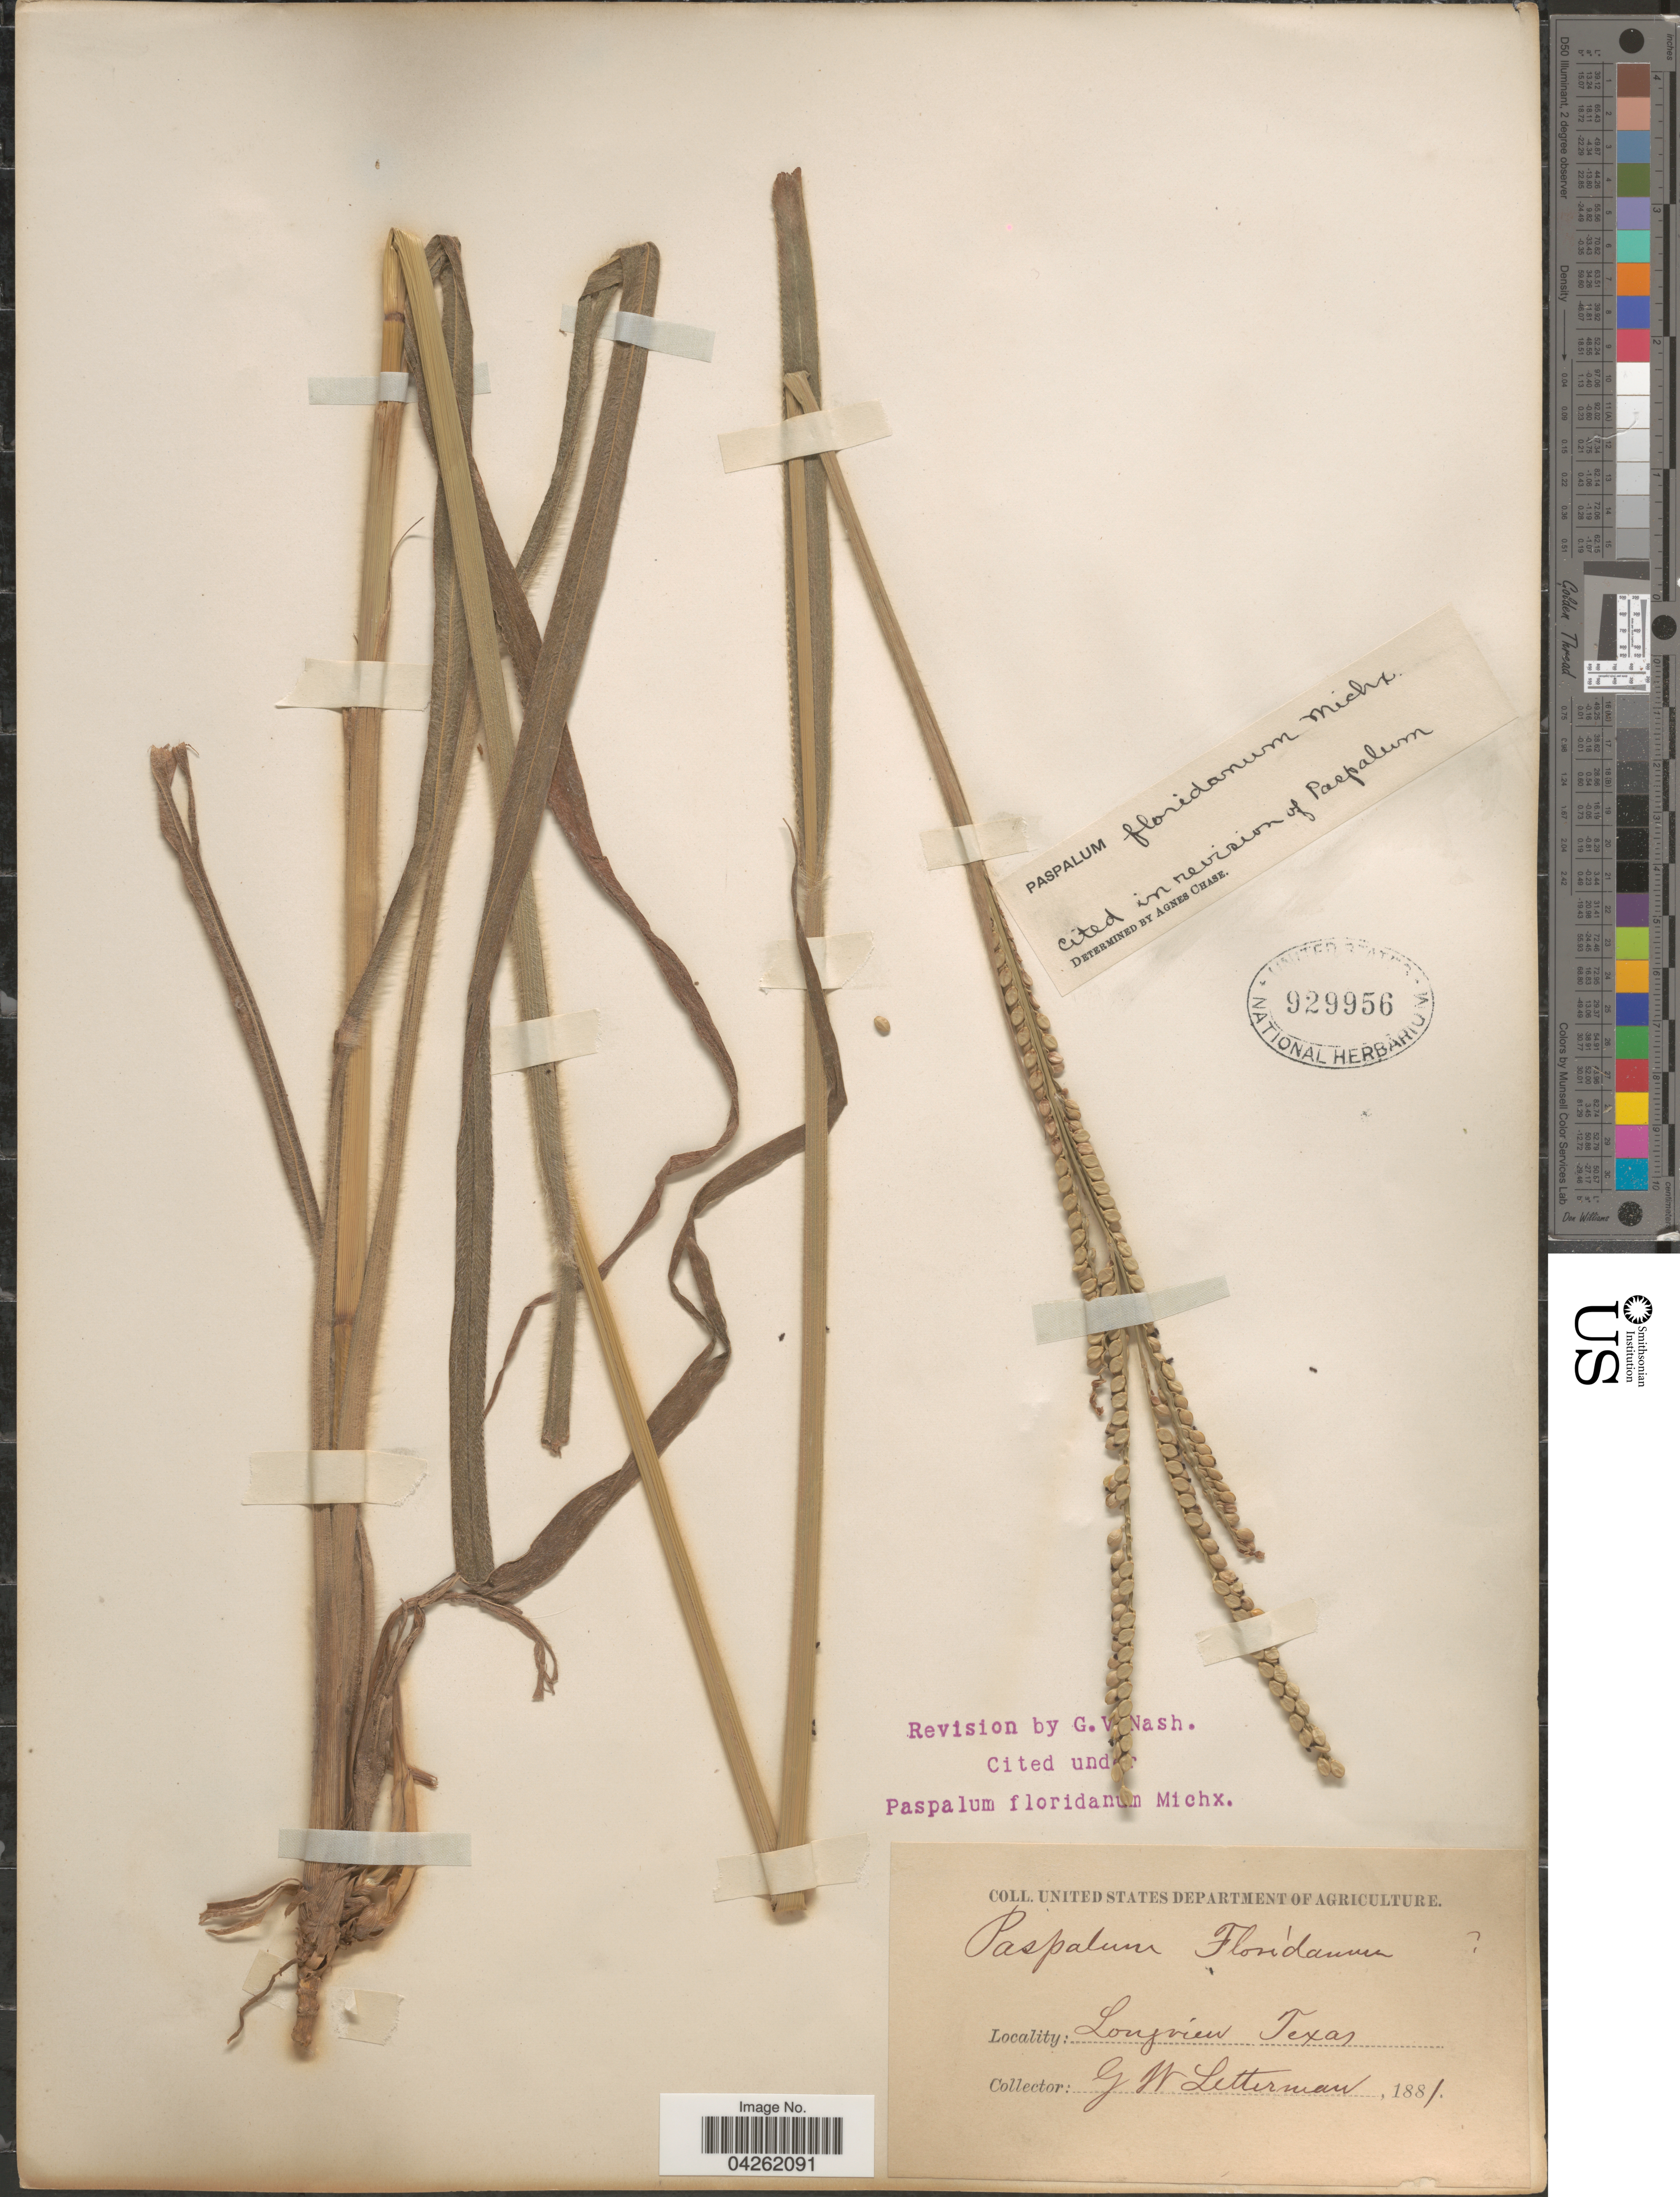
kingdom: Plantae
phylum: Tracheophyta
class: Liliopsida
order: Poales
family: Poaceae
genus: Paspalum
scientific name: Paspalum floridanum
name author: Michx.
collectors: G. W. Letterman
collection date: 1881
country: United States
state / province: Texas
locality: Longview.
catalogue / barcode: US 929956